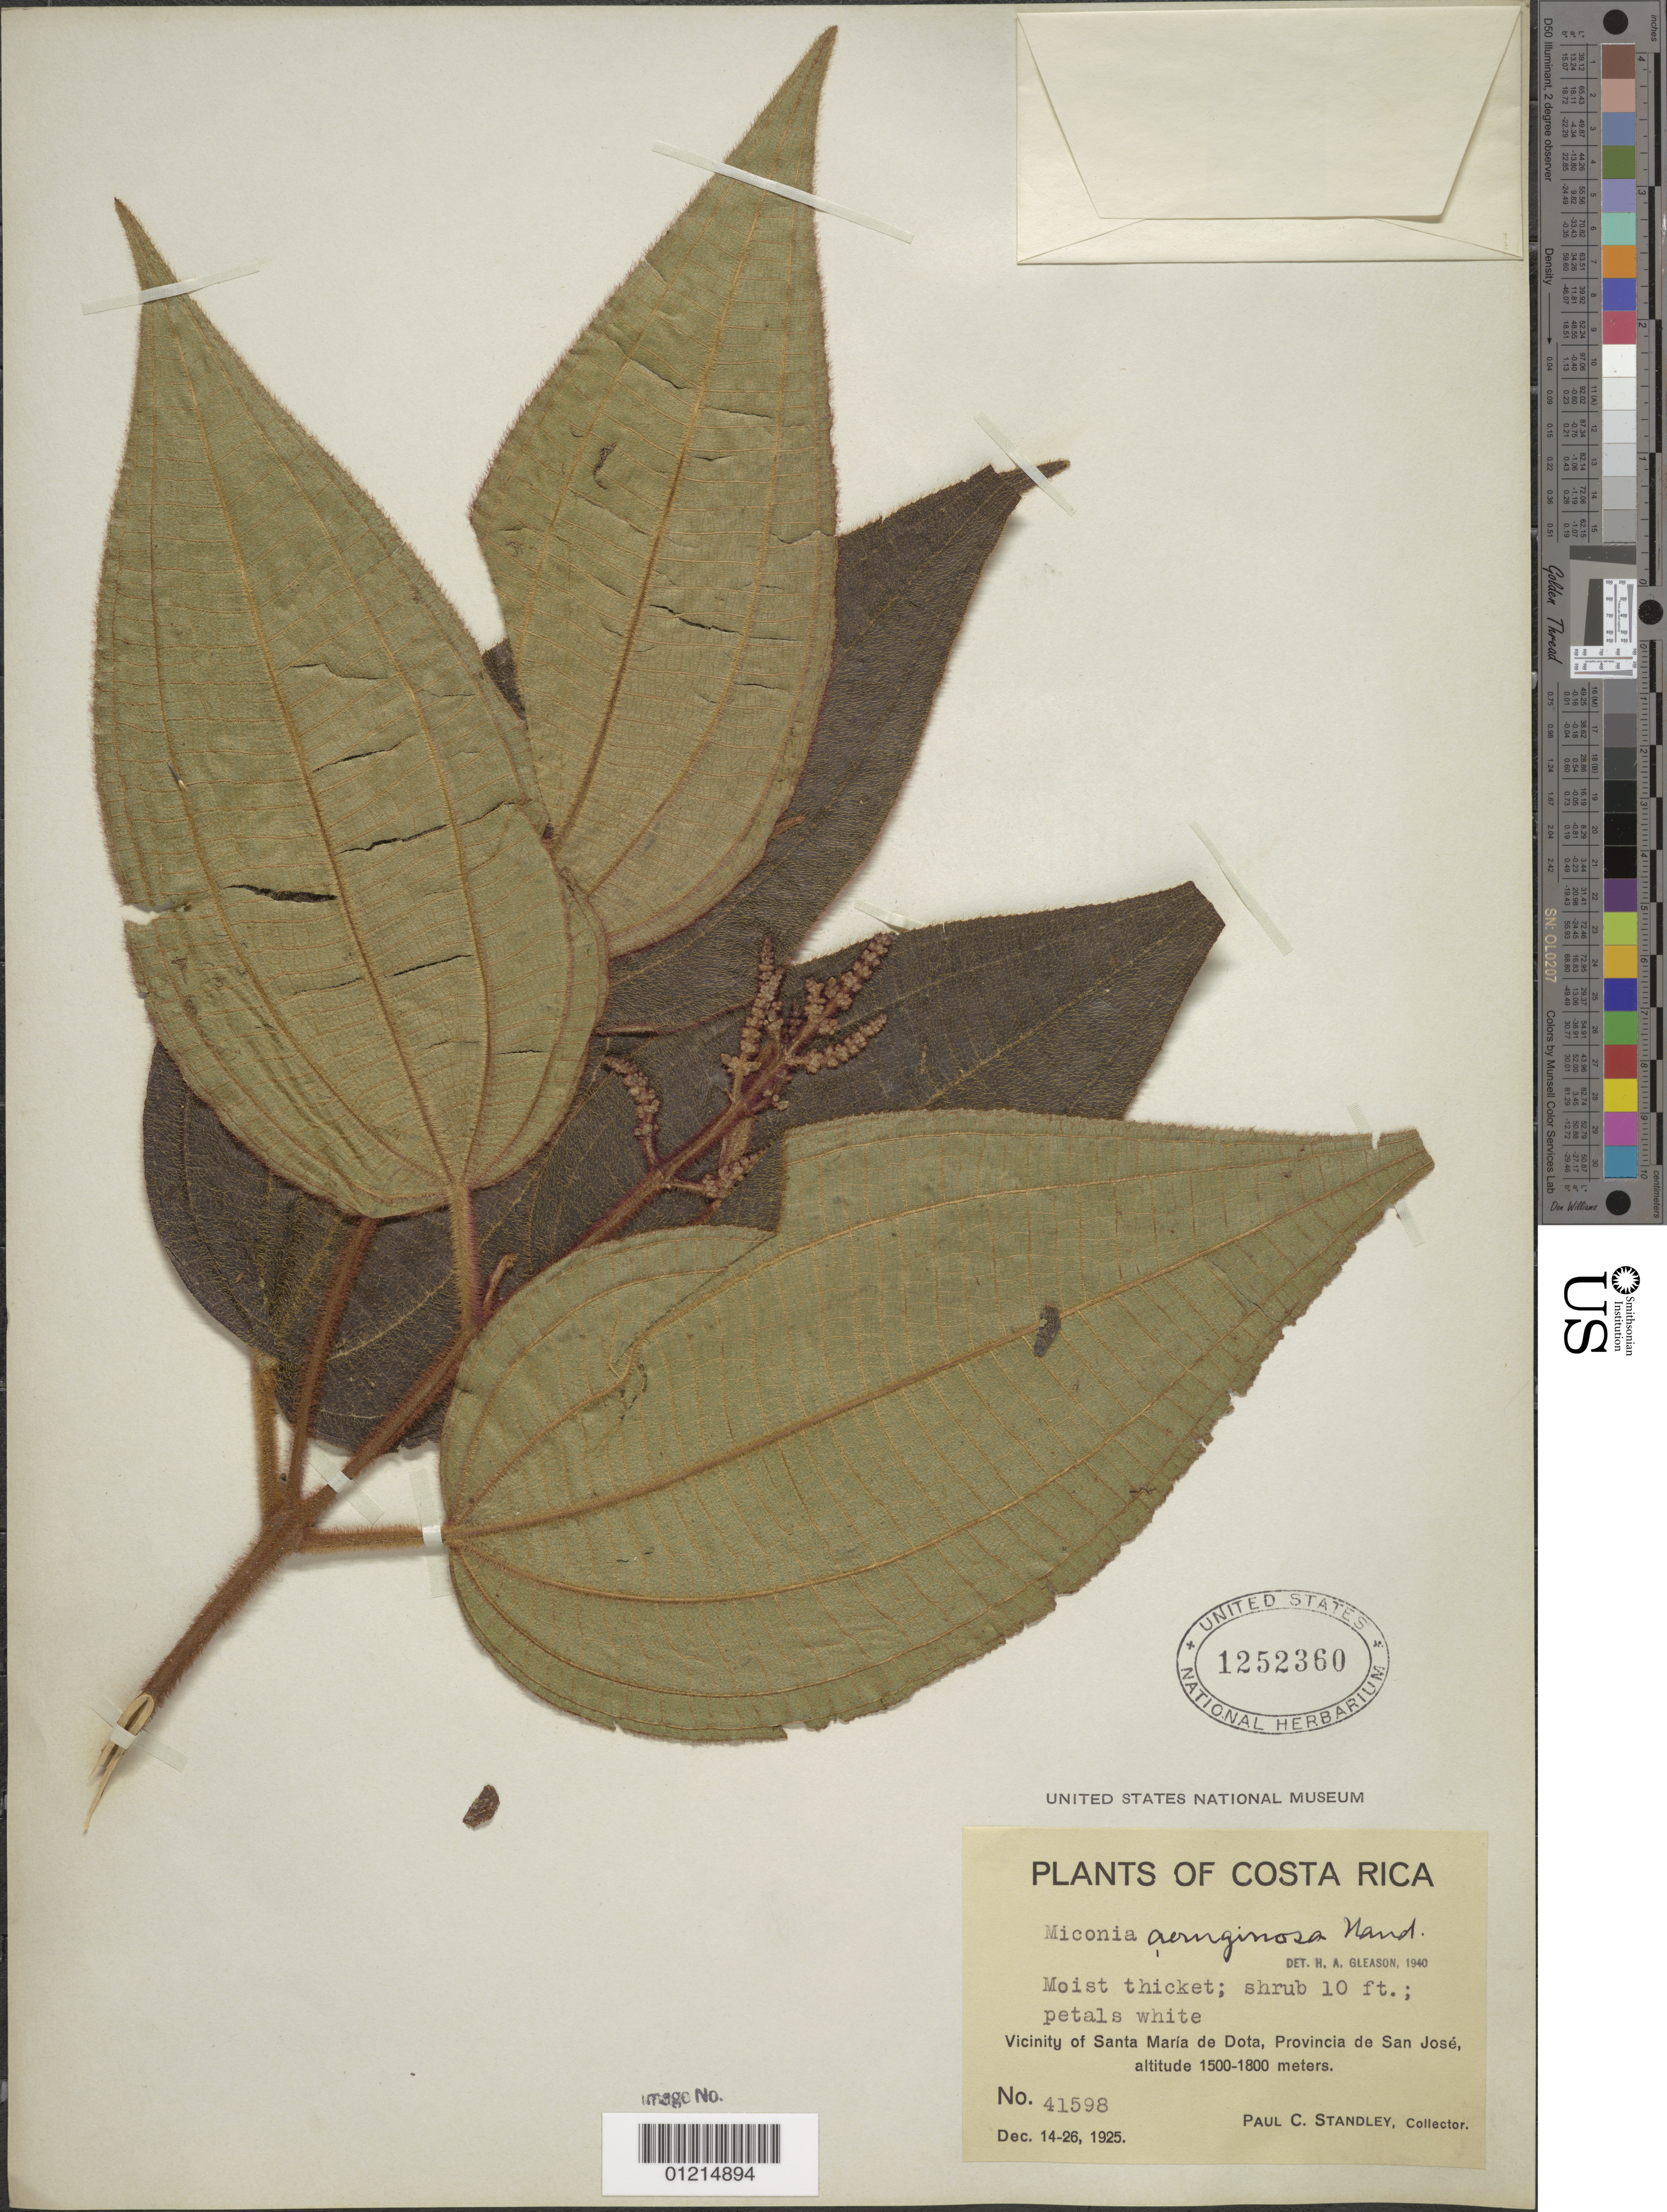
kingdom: Plantae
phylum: Tracheophyta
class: Magnoliopsida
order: Myrtales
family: Melastomataceae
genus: Miconia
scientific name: Miconia aeruginosa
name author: Naudin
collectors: P. C. Standley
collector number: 41598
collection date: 1925-12-14/1925-12-26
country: Costa Rica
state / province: San José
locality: Vicinity of Santa Maria de Dota.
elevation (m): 1500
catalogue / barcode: US 1252360